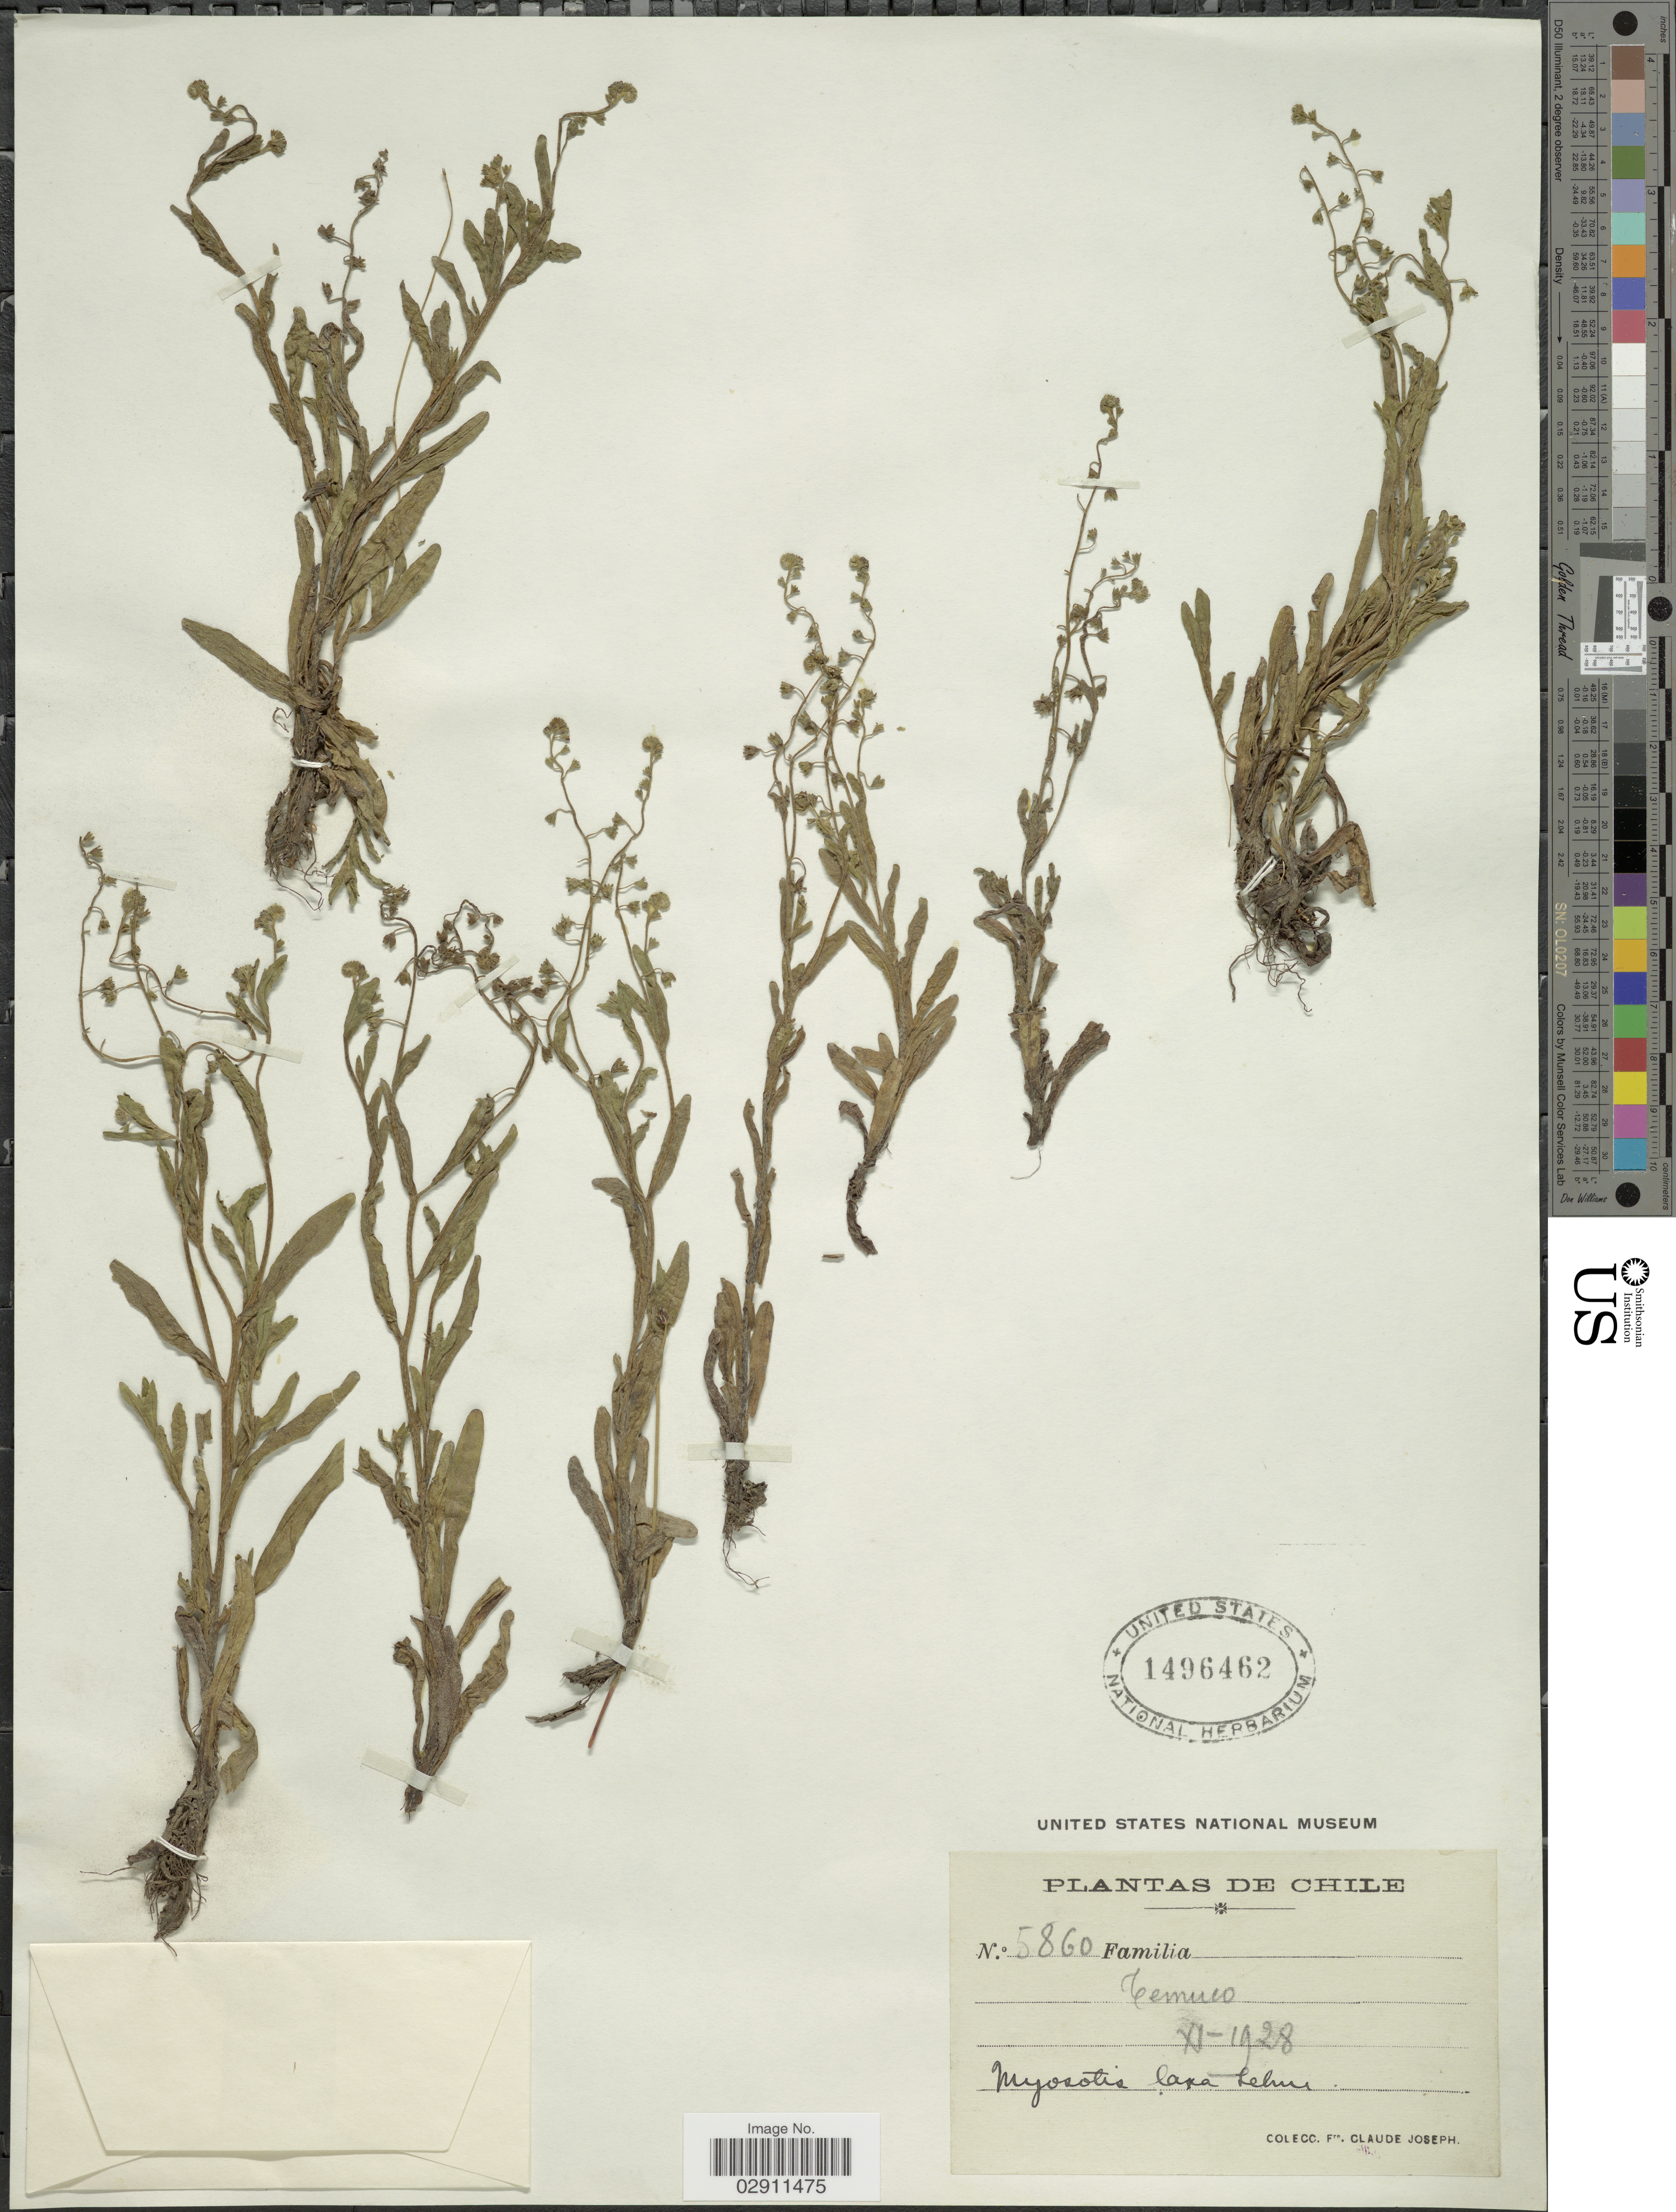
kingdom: Plantae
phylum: Tracheophyta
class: Magnoliopsida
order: Boraginales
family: Boraginaceae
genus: Myosotis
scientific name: Myosotis laxa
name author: F. Lehm.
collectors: Bro. Claude-Joseph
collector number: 5860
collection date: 1928-11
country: Chile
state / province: Araucanía (IX)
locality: Temuco.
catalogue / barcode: US 1496462